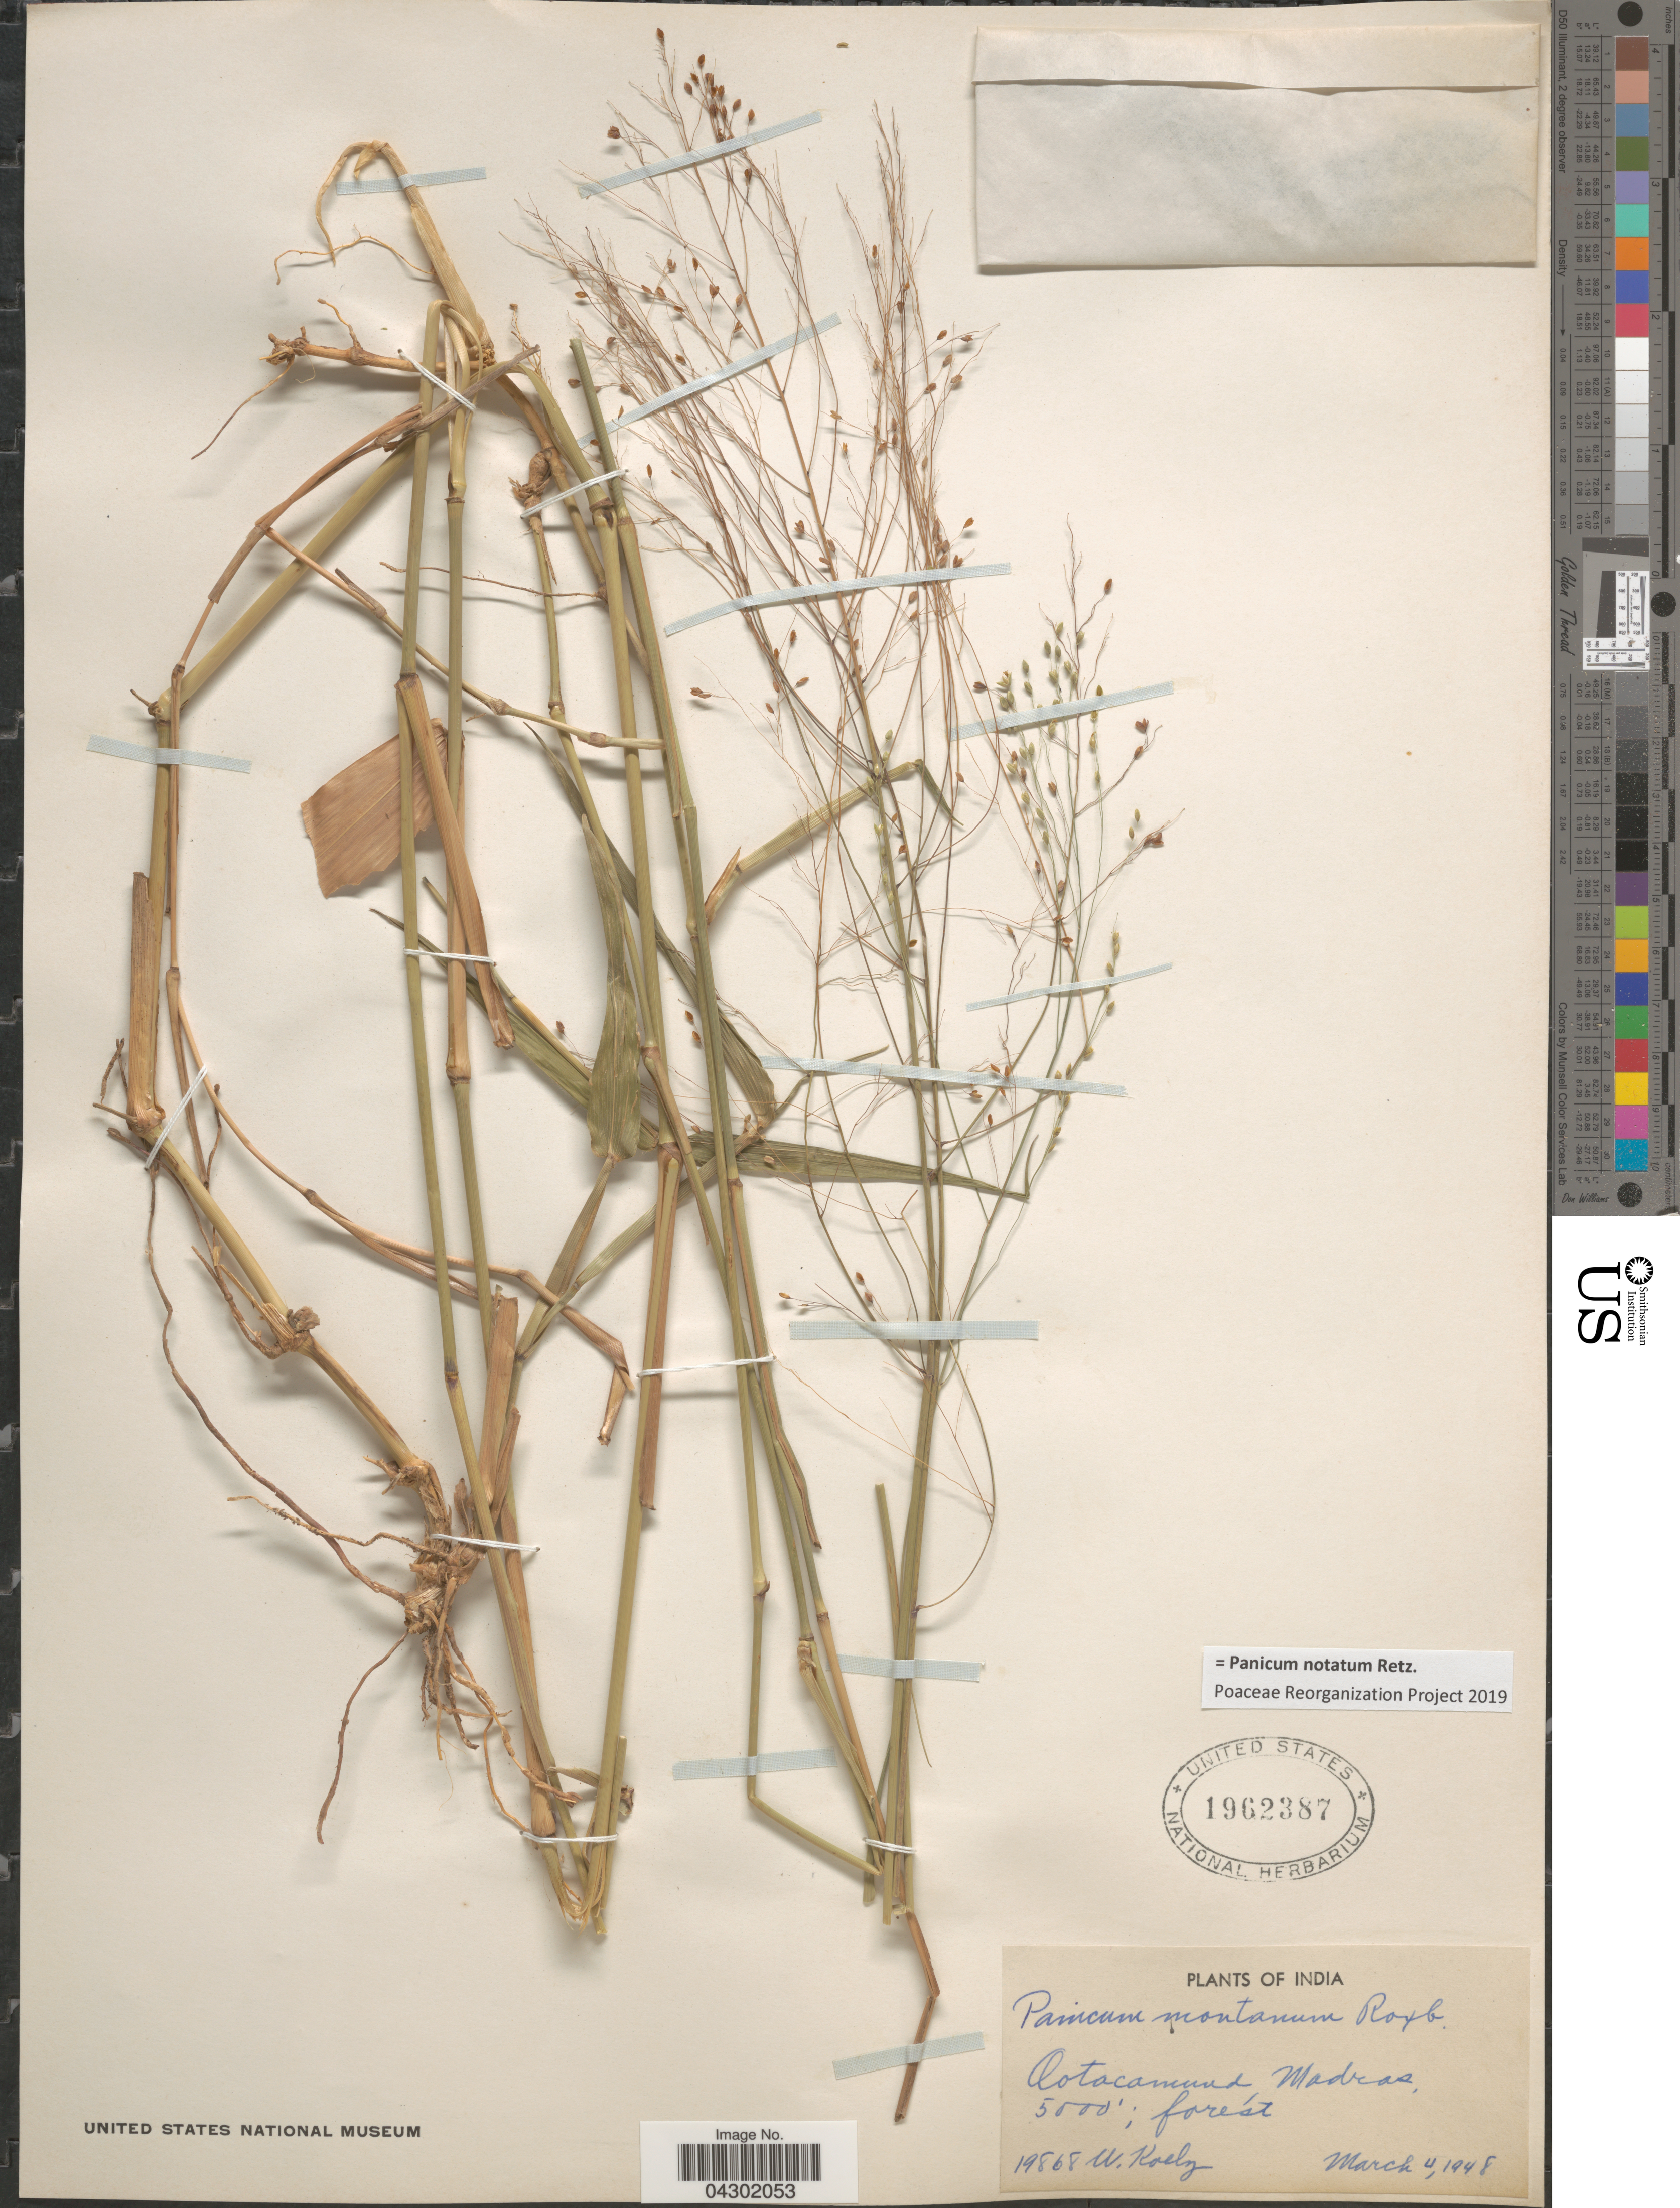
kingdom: Plantae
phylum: Tracheophyta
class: Liliopsida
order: Poales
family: Poaceae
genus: Panicum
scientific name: Panicum notatum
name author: Retz.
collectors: W. Koelz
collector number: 19868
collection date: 1948-03-04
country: India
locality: Ootacamund Madras.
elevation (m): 1524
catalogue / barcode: US 1962387